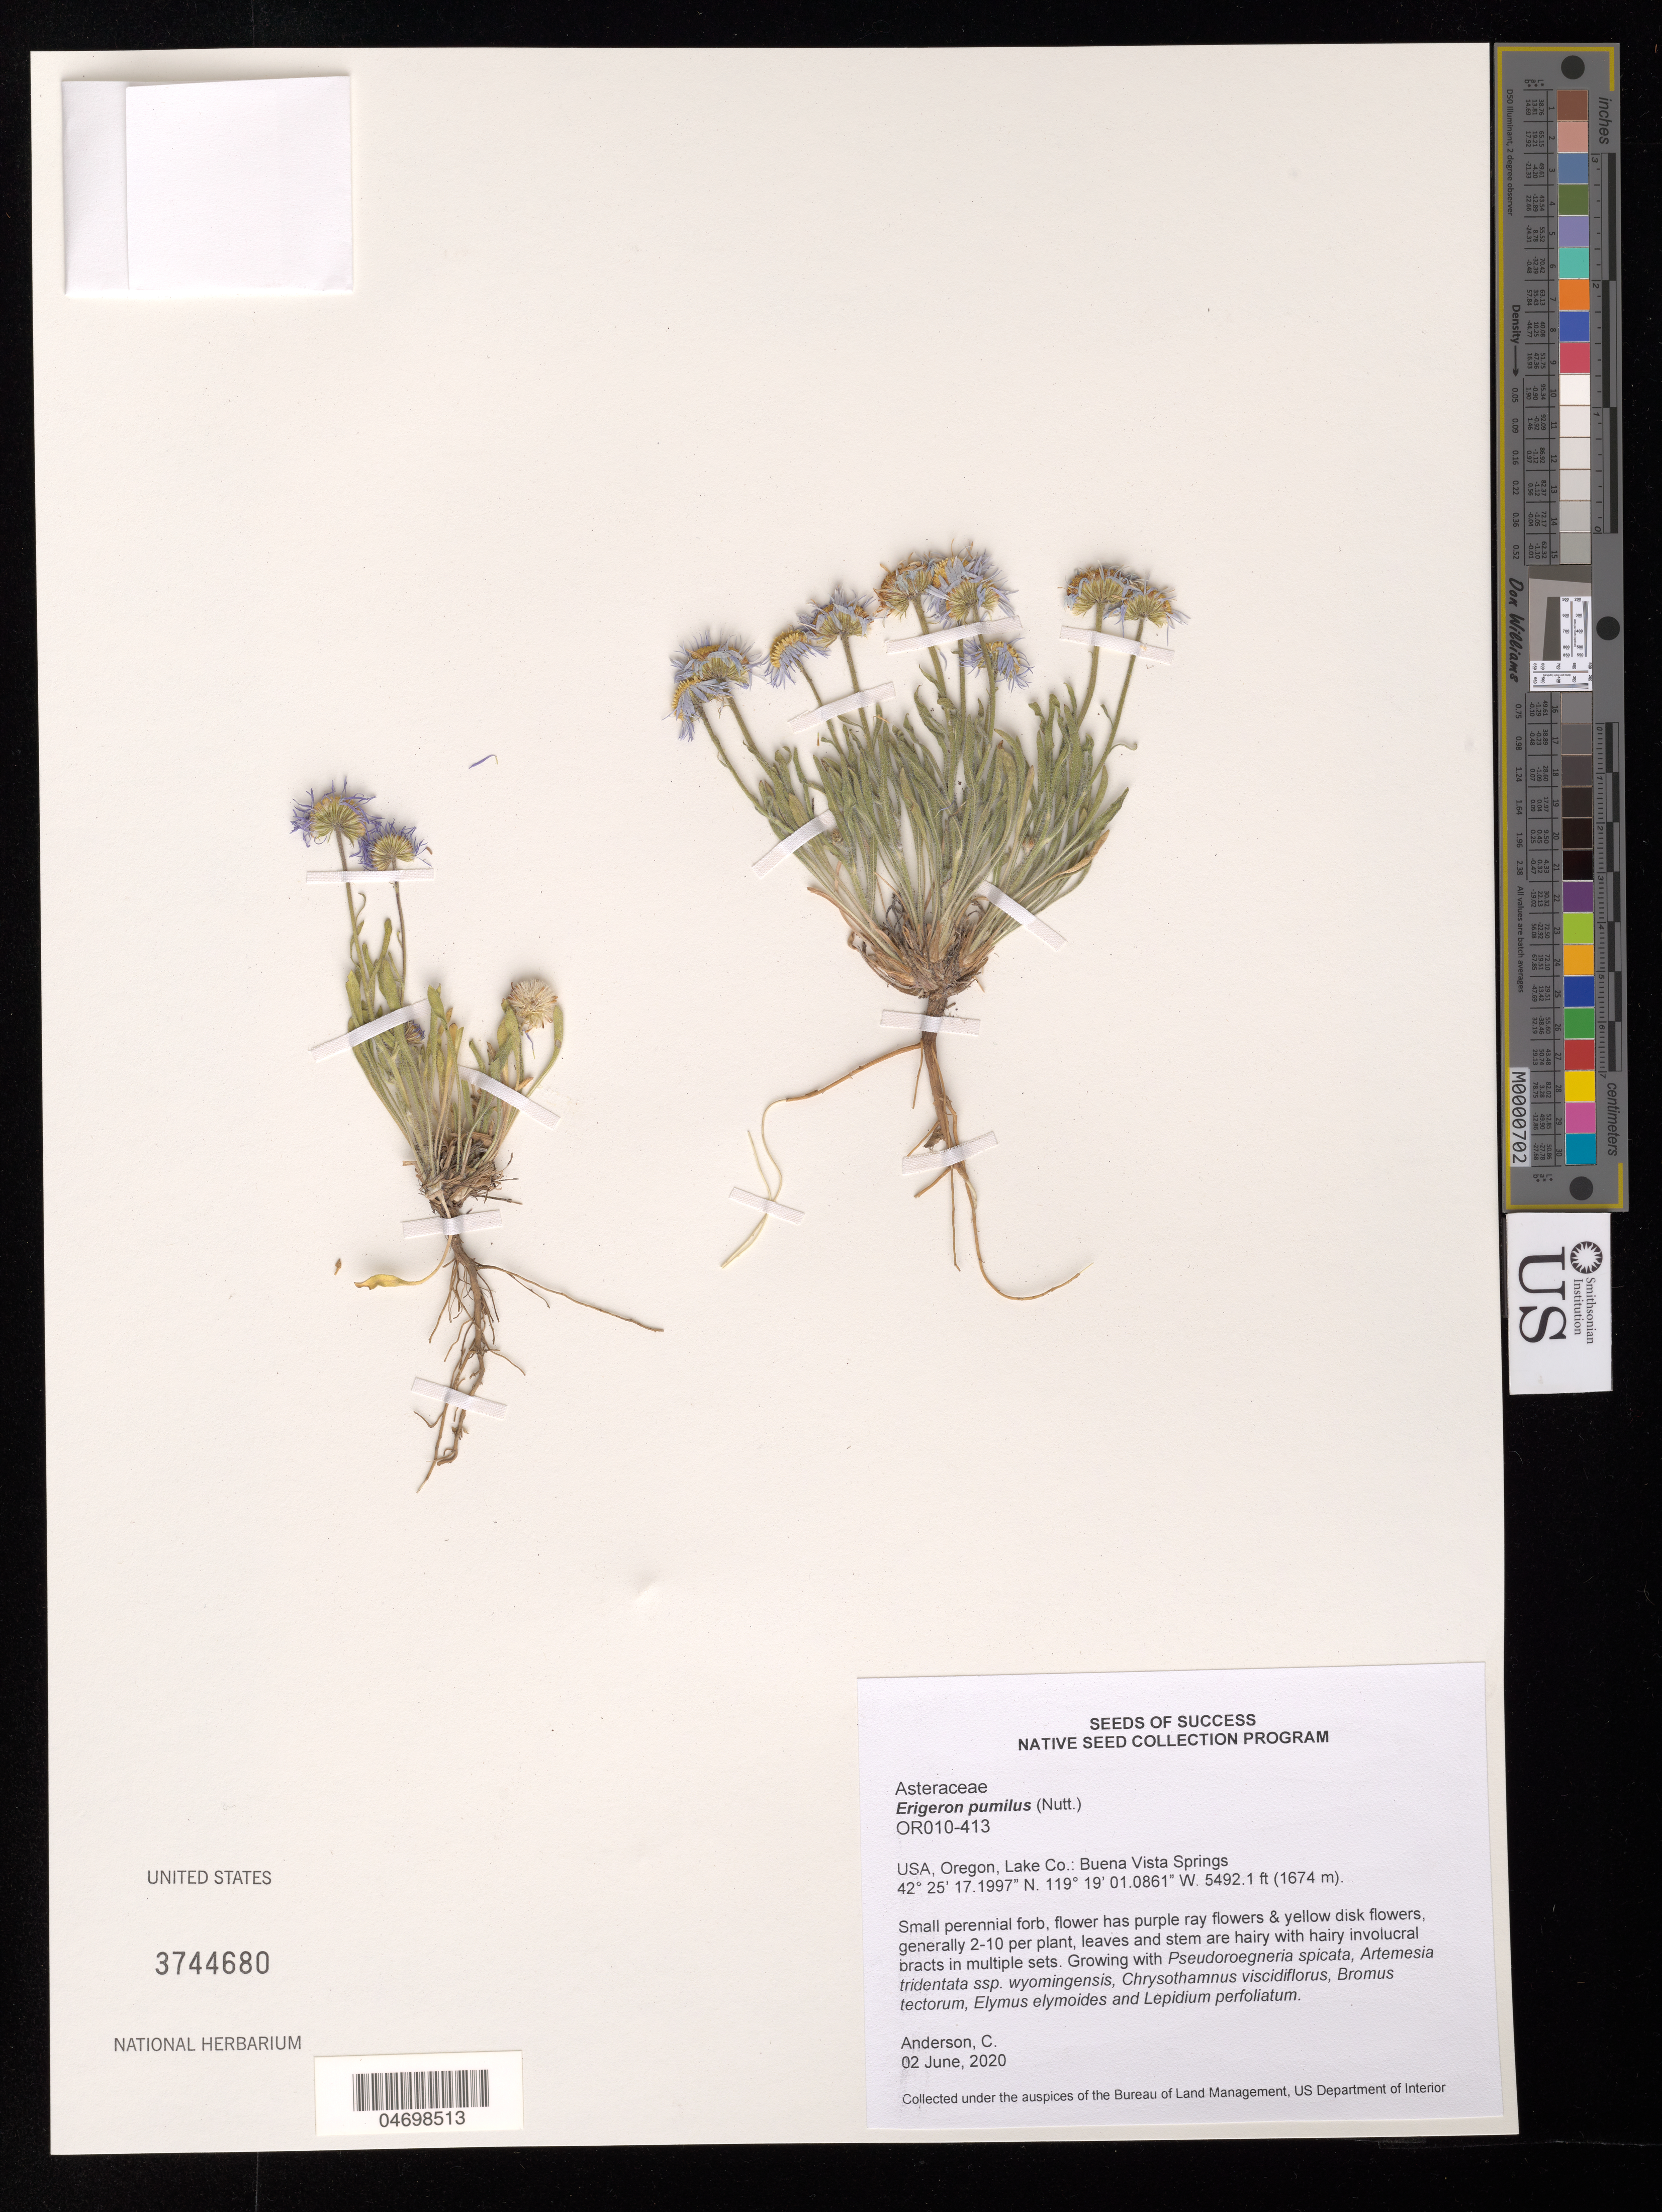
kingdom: Plantae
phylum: Tracheophyta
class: Magnoliopsida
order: Asterales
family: Asteraceae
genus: Erigeron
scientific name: Erigeron pumilus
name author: Nutt.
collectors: C. Anderson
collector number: OR010-413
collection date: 2020-06-02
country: United States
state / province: Oregon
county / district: Lake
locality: Buena Vista Springs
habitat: With Bromus tectorum, Elymus elymoides, Lepidium perfoliatum, etc.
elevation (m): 1674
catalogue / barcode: US 3744680